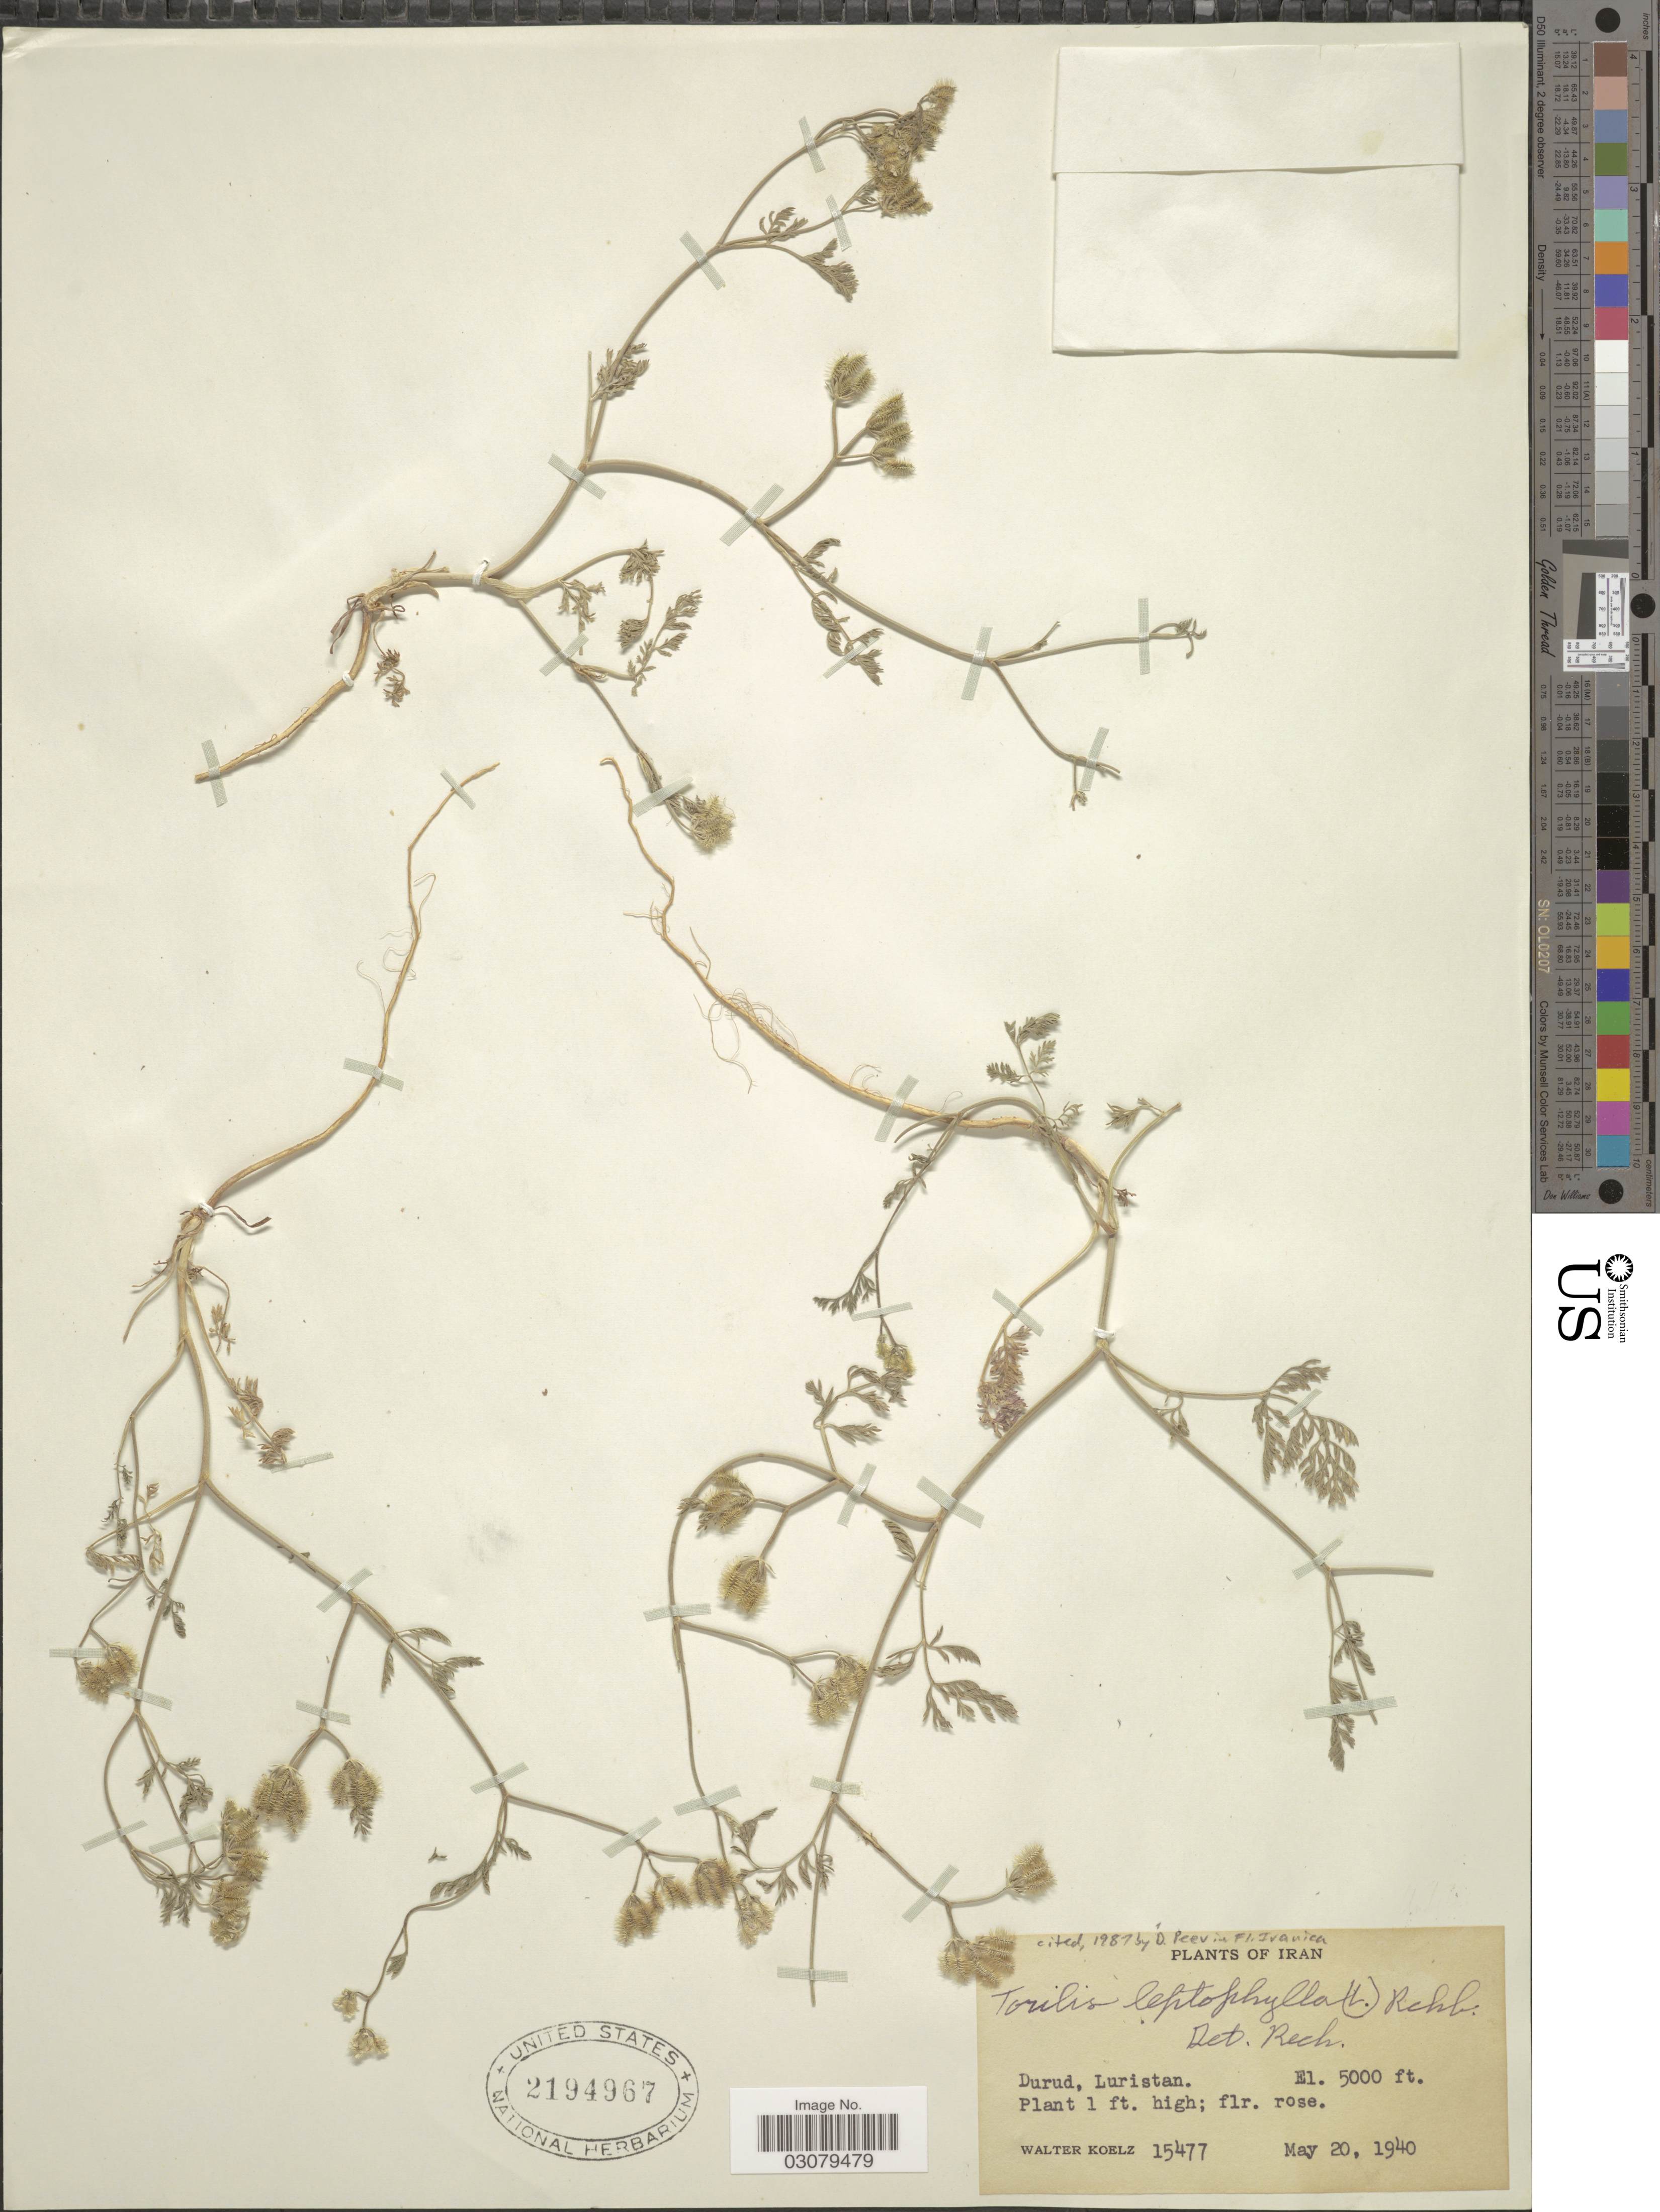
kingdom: Plantae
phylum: Tracheophyta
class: Magnoliopsida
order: Apiales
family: Apiaceae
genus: Torilis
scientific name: Torilis leptophylla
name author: (L.) Rchb. f.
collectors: W. N. Koelz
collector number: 15477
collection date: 1940-05-20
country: Iran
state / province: Lorestan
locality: Durud, Luristan.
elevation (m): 1524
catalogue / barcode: US 2194967